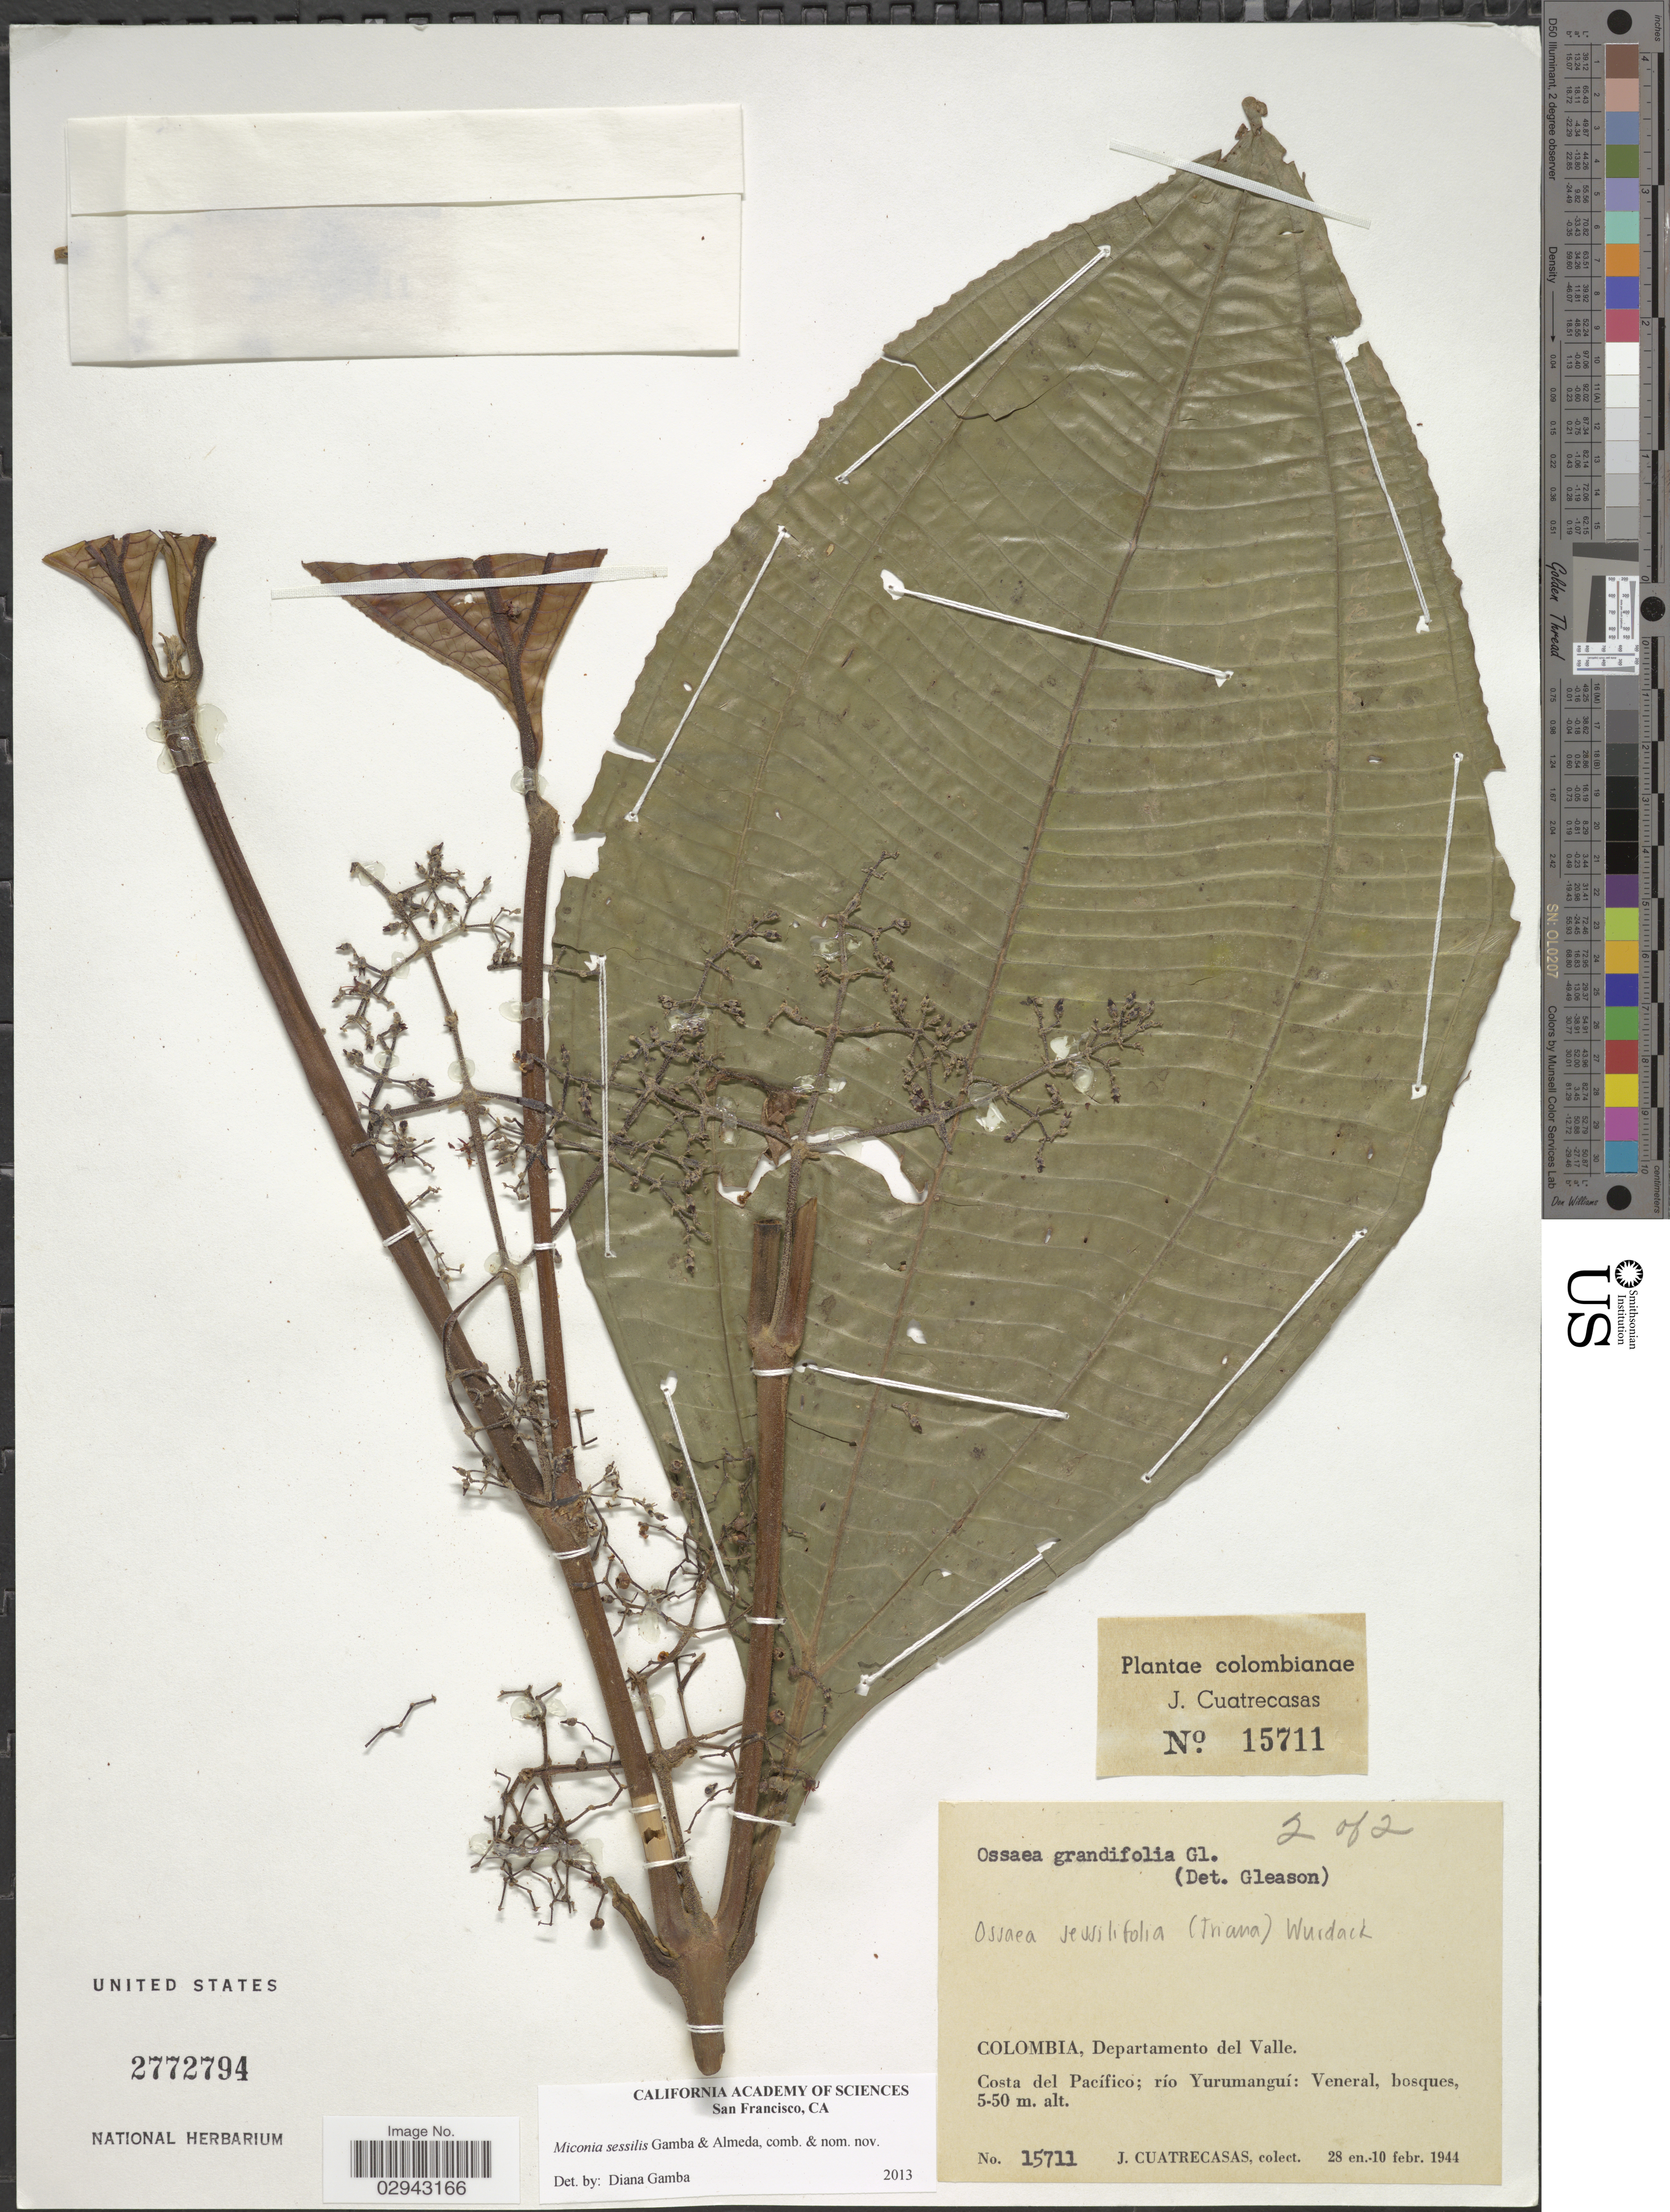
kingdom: Plantae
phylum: Tracheophyta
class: Magnoliopsida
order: Myrtales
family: Melastomataceae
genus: Miconia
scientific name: Miconia sessilis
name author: Gamba & Almeda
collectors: J. Cuatrecasas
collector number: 15711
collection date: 1944-01-28/1944-02-10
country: Colombia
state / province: Valle del Cauca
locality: Departamento del Valle. Costa del Pacífico; río Yurumanguí: Veneral, bosques.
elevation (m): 5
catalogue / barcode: US 2772794